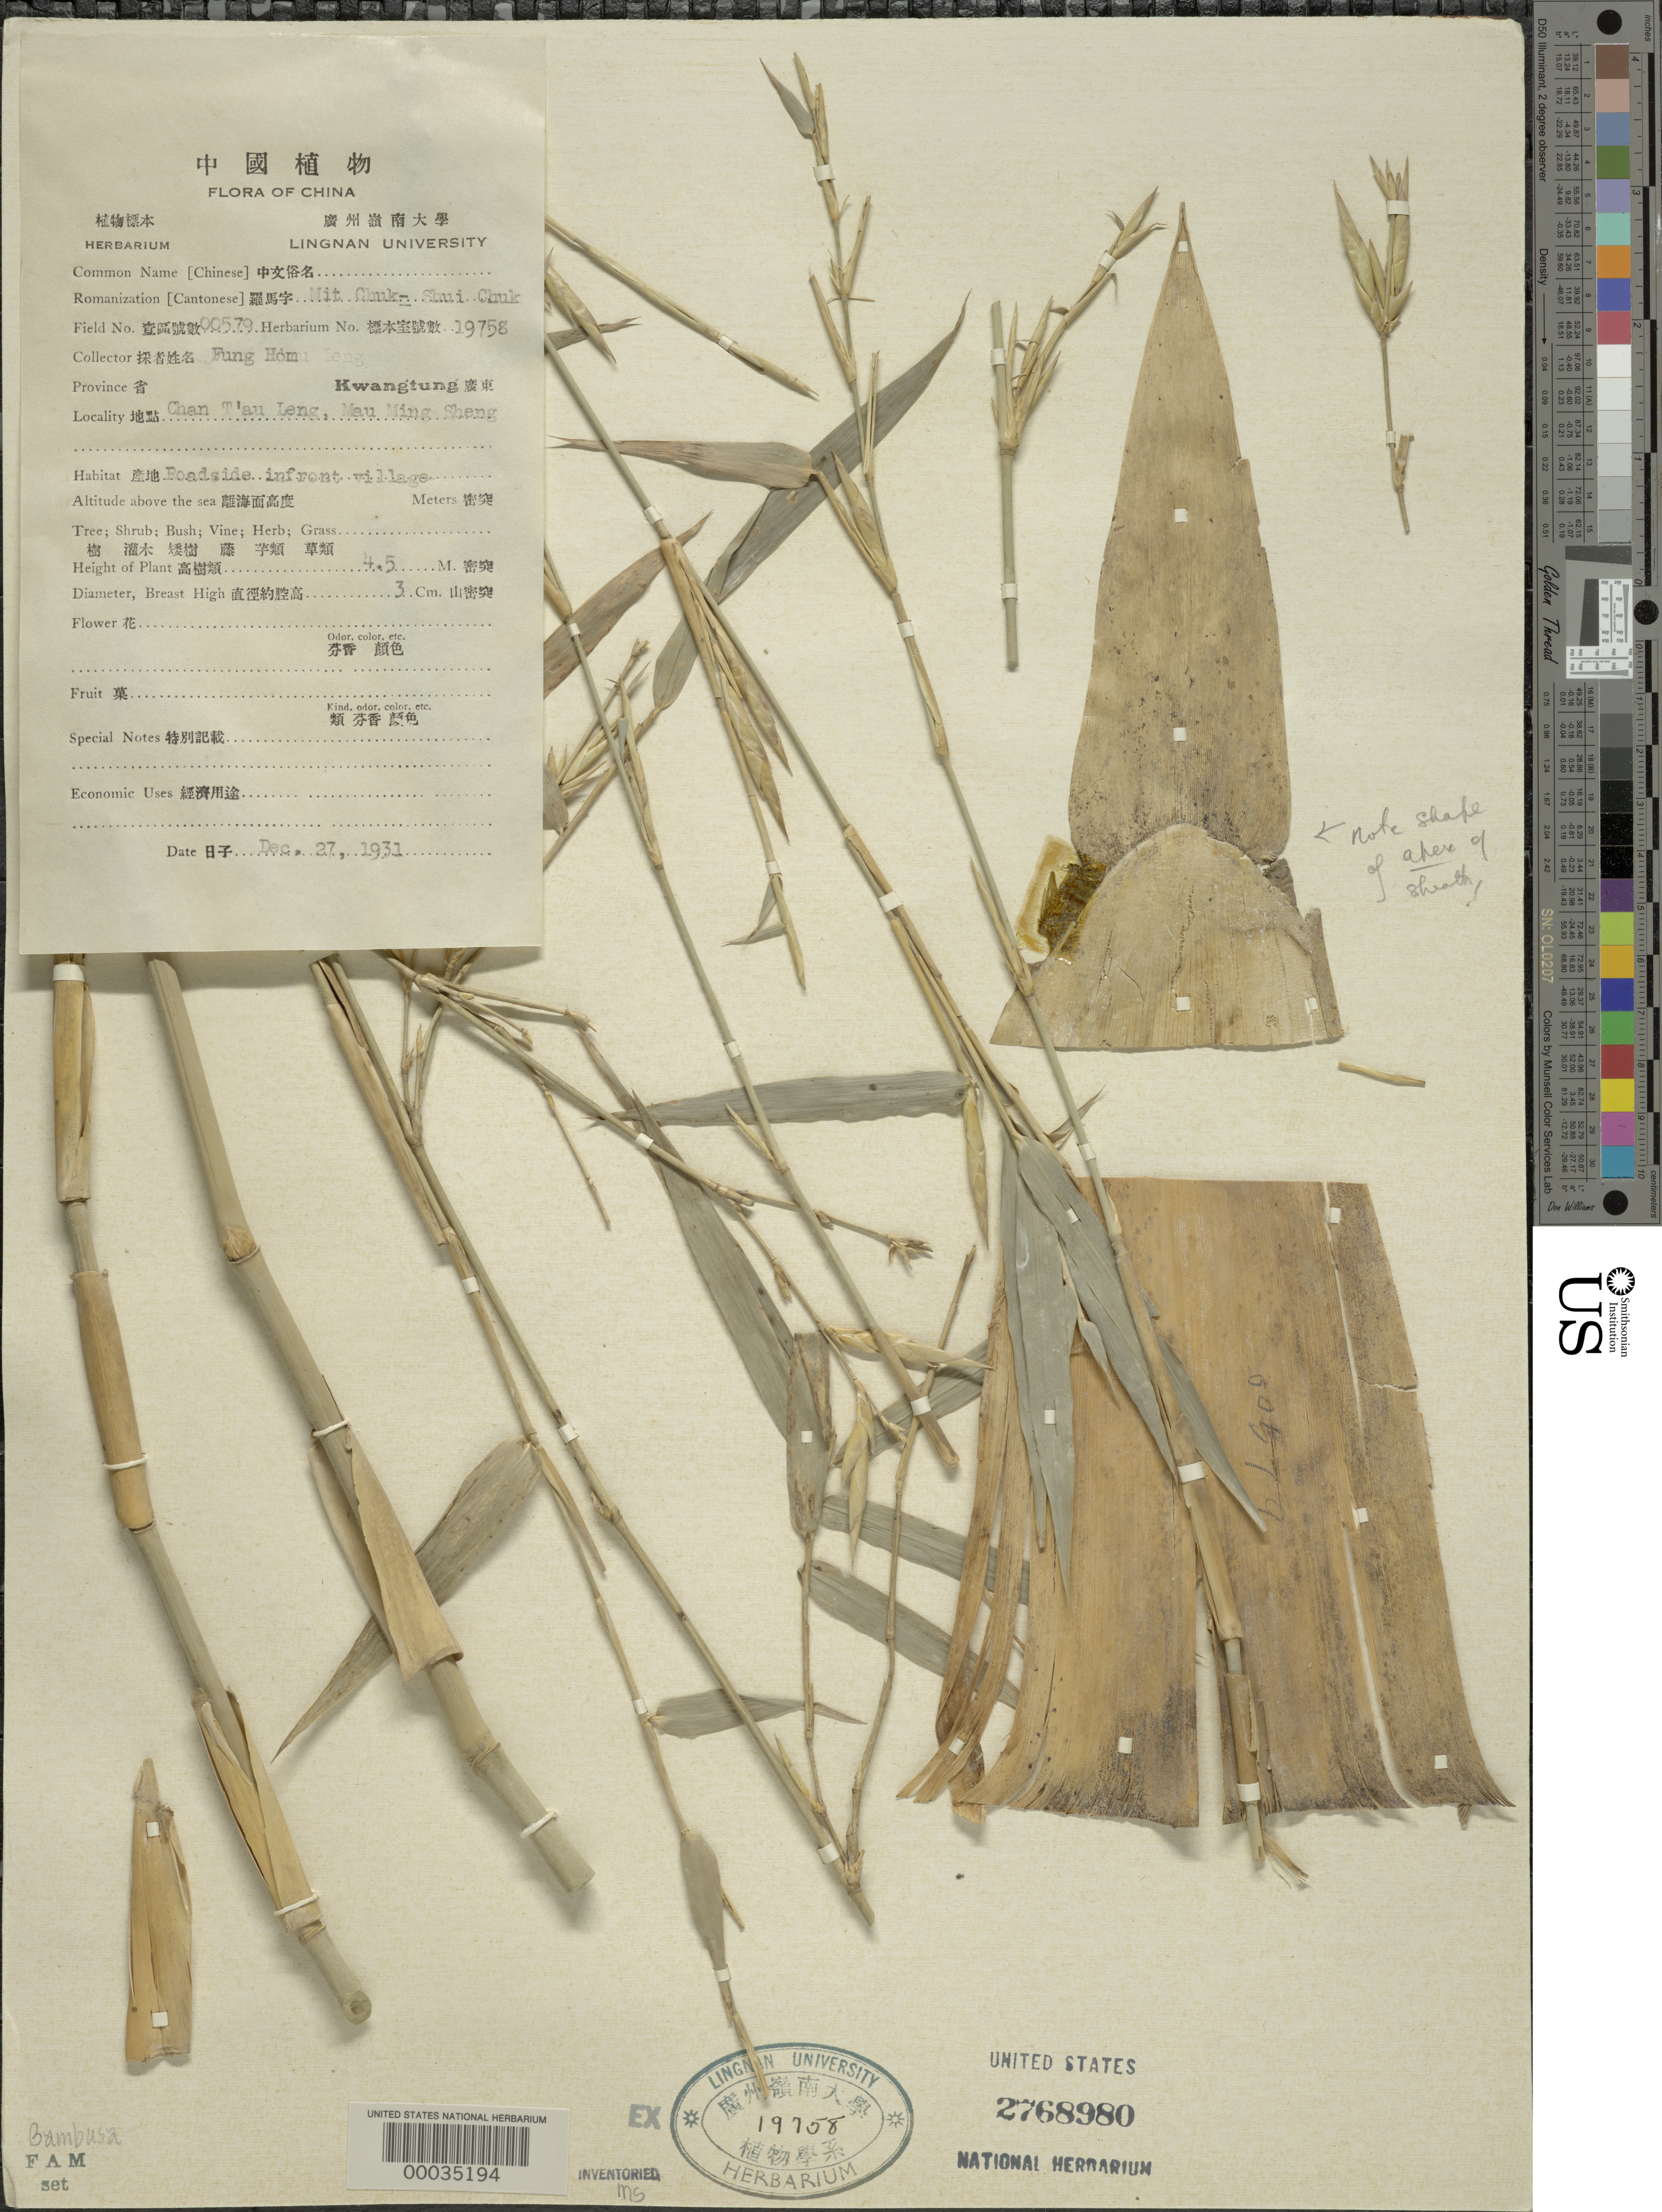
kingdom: Plantae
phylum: Tracheophyta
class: Liliopsida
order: Poales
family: Poaceae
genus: Bambusa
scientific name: Bambusa sp.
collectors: H. L. Fung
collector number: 579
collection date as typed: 27 Dec 1931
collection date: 1931-12-27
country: China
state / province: Guangdong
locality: Chan t'au leng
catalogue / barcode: US 2768980